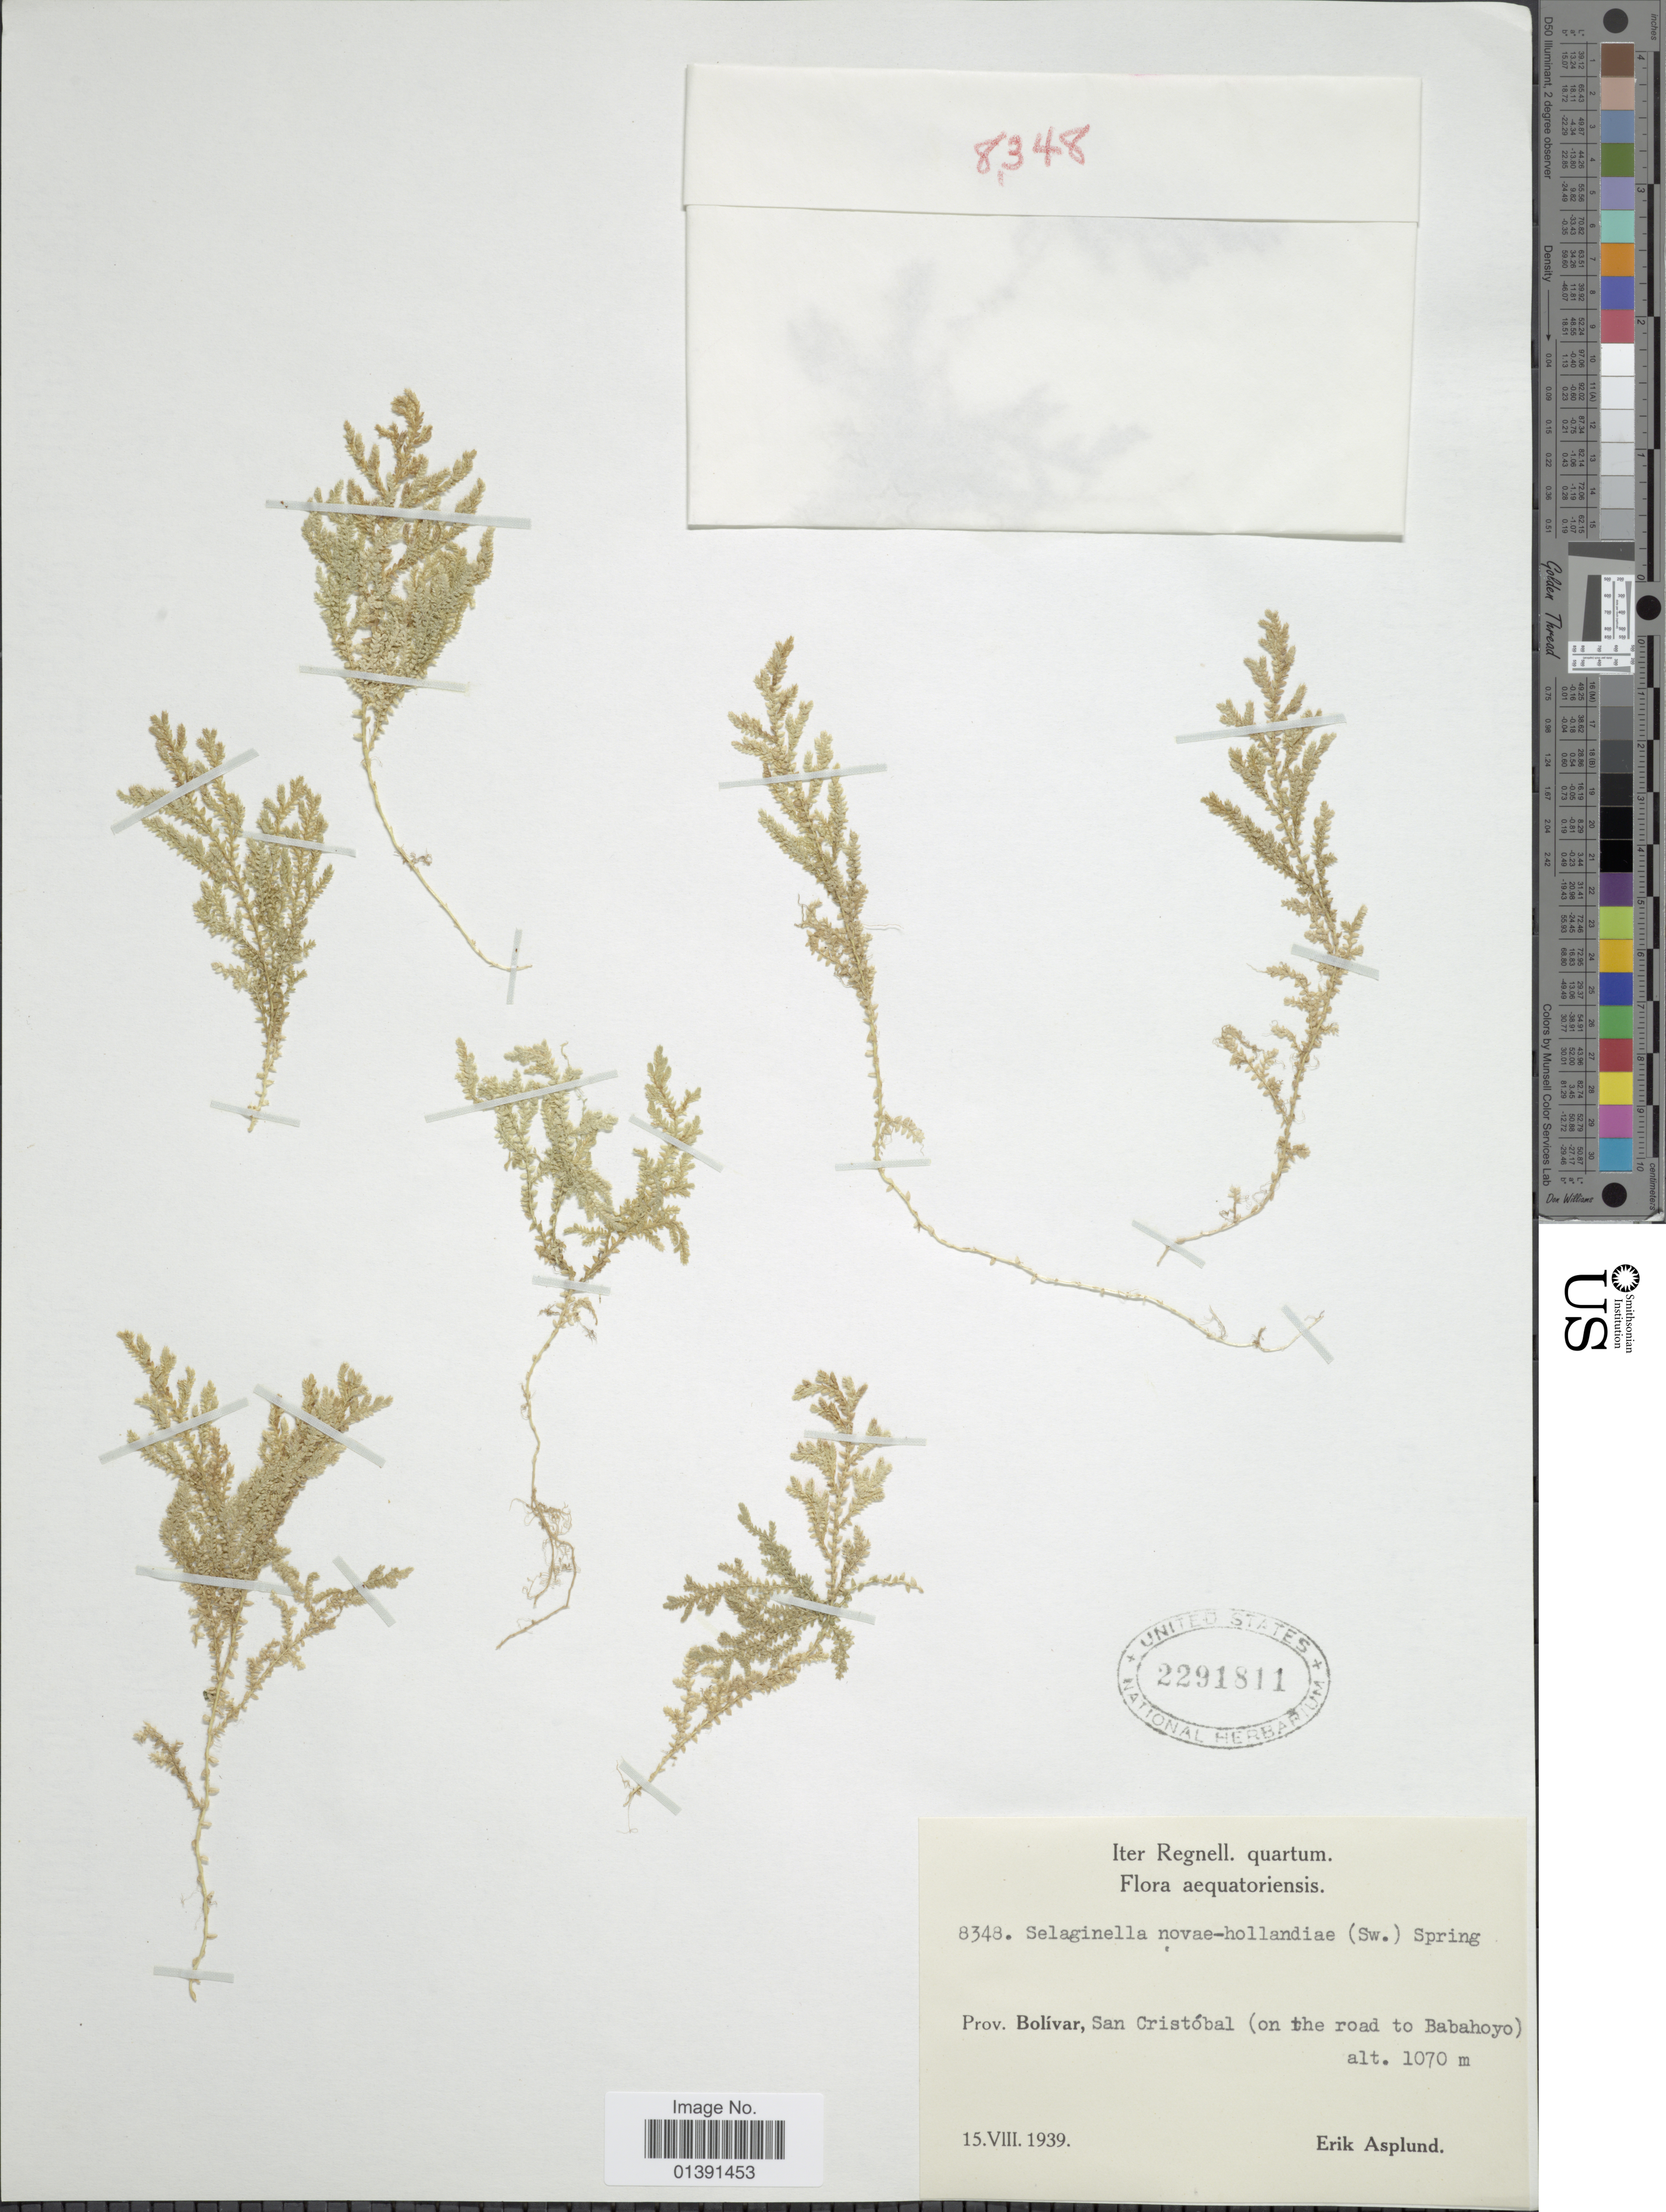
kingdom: Plantae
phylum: Tracheophyta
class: Lycopodiopsida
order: Selaginellales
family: Selaginellaceae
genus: Selaginella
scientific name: Selaginella novae-hollandiae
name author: (Sw.) Spring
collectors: E. Asplund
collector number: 8348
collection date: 1939-08-15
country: Venezuela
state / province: Bolivar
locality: San Cristobal(on the road to Babahoyo)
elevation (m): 1070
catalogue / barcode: US 2291811